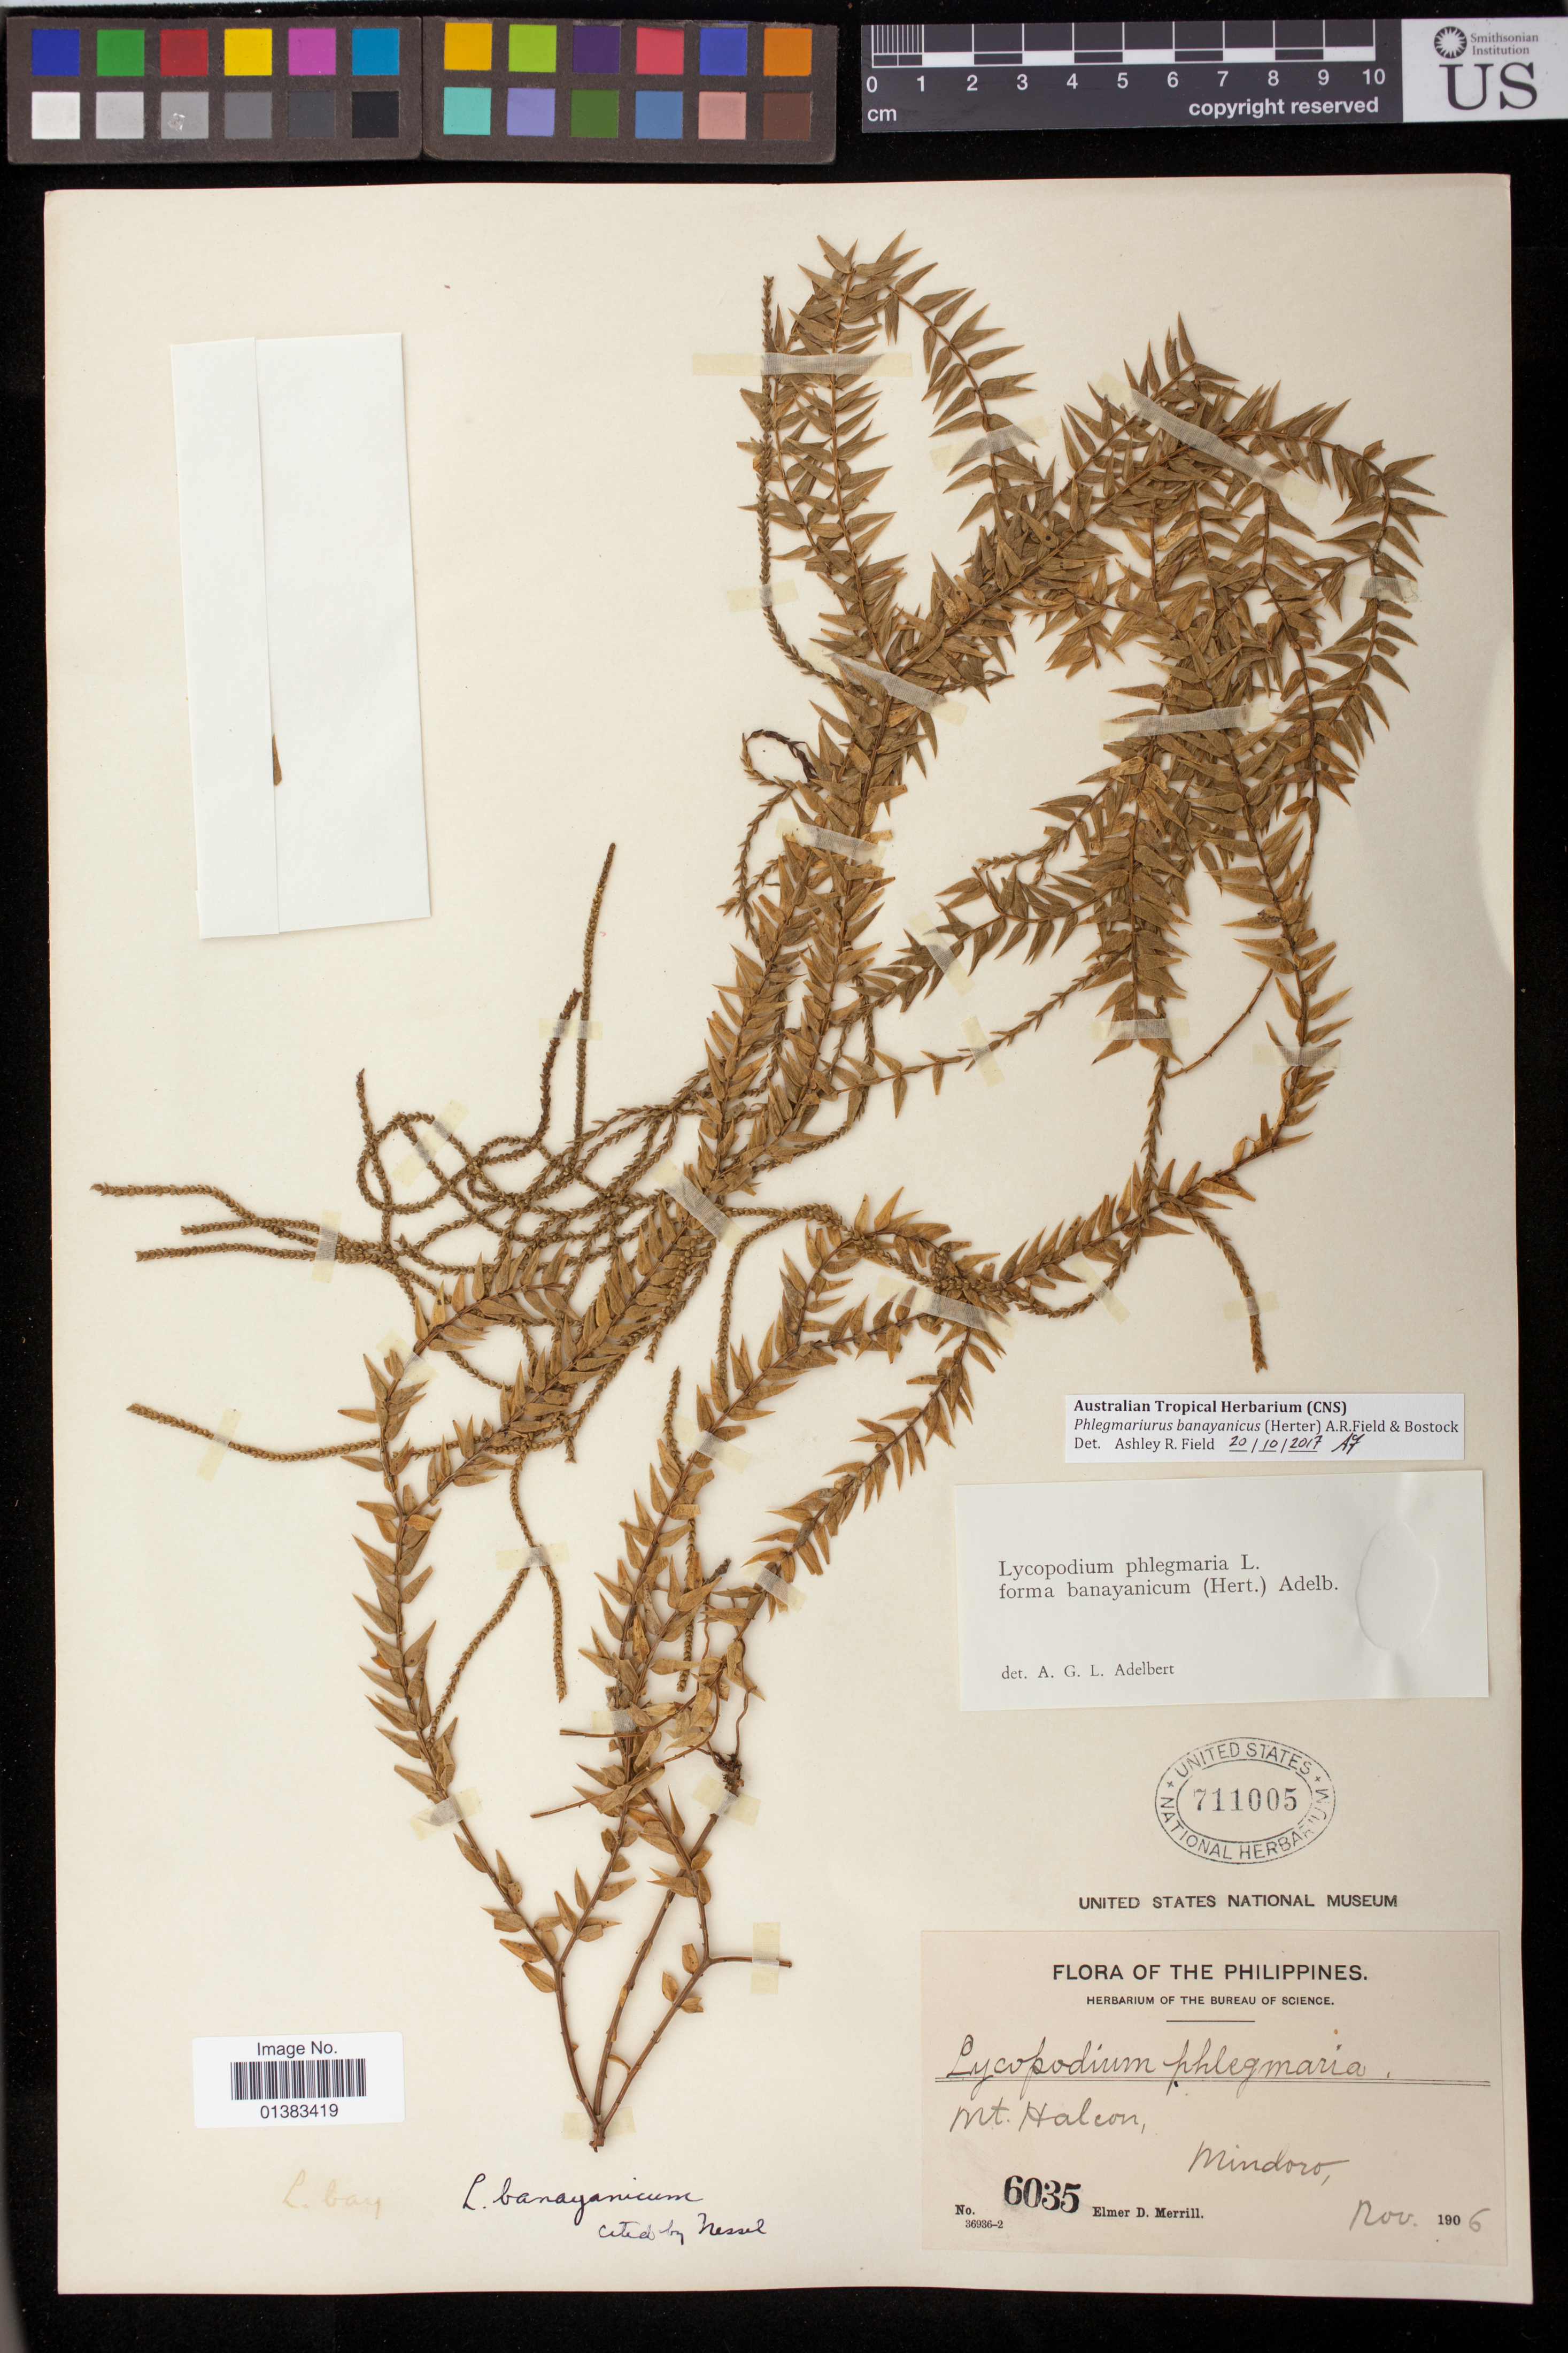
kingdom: Plantae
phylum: Tracheophyta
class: Lycopodiopsida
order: Lycopodiales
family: Lycopodiaceae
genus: Urostachys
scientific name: Urostachys banayanicus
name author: Herter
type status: Isosyntype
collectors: E. D. Merrill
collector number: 6035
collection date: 1906-11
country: Philippines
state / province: Mimaropa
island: Mindoro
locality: Mt. Halcon, Mindoro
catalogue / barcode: US 711005